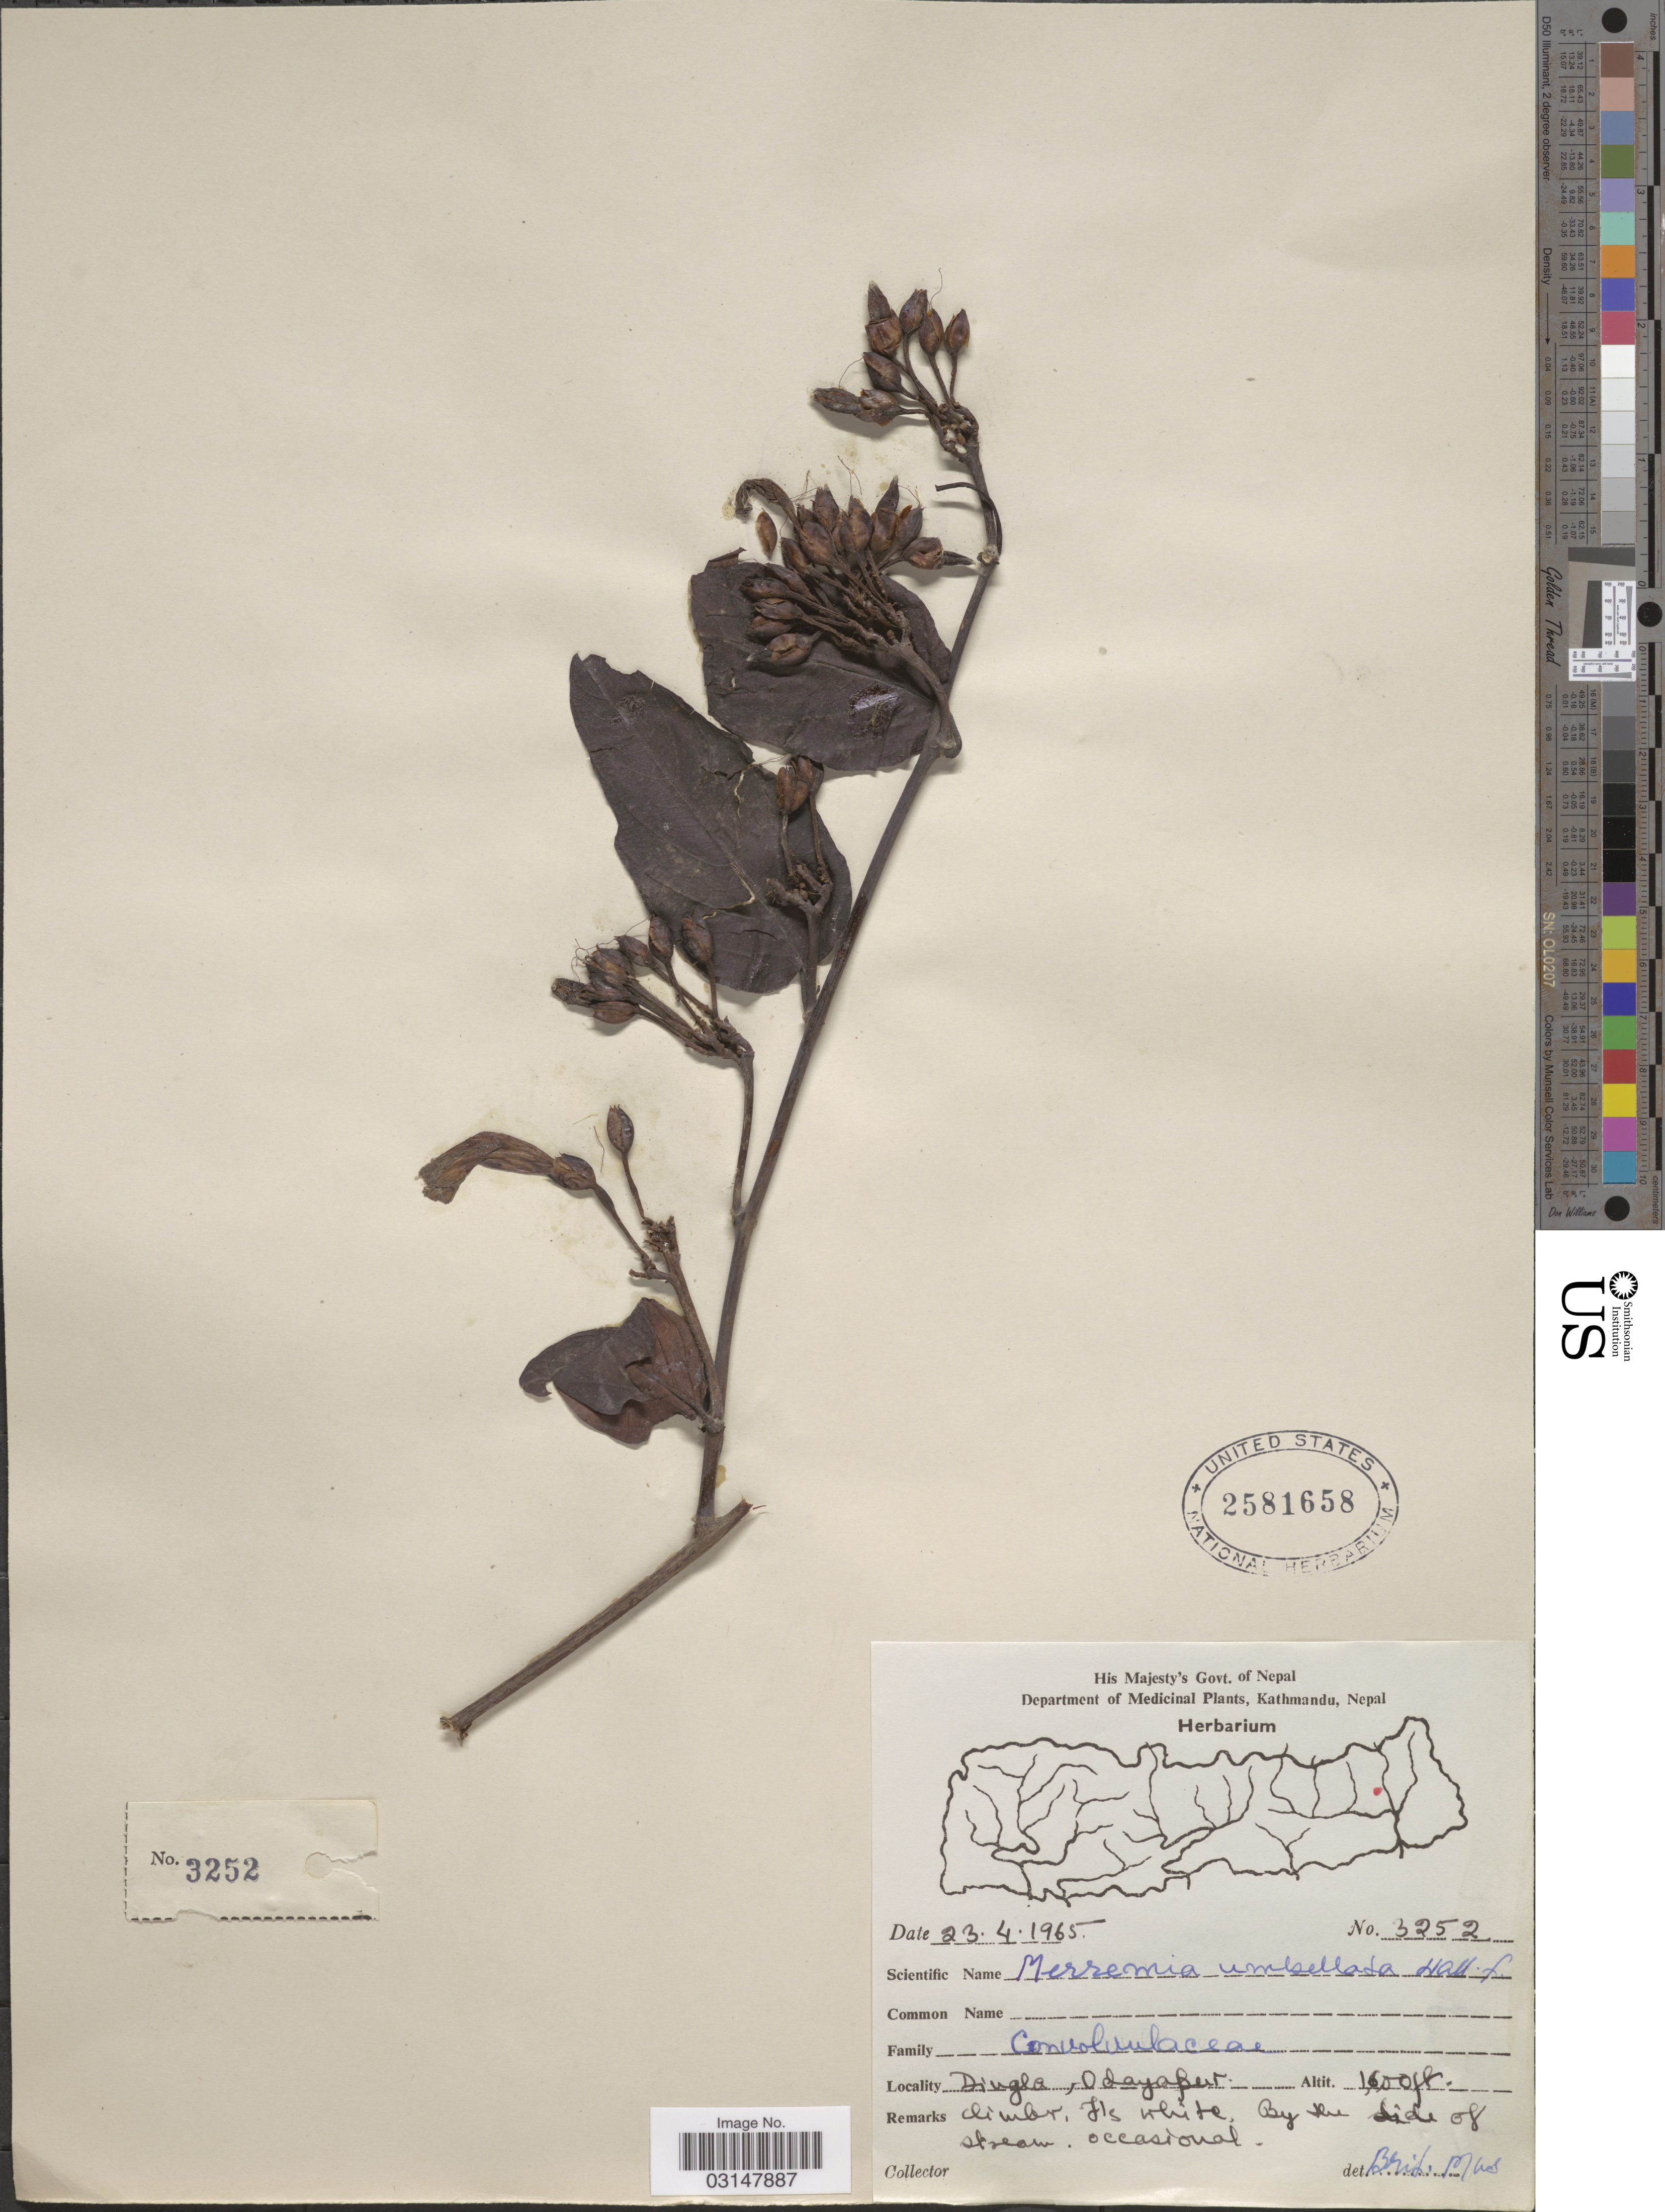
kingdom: Plantae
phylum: Tracheophyta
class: Magnoliopsida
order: Solanales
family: Convolvulaceae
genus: Camonea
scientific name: Camonea pilosa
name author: (Houtt.) A. R. Simões & Staples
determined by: Strong, Mark T., (BOT), Smithsonian Institution - National Museum of Natural History (UNITED STATES)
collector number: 3252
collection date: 1965-04-23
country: Nepal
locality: Dingla, Odayapur.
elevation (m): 488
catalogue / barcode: US 2581658